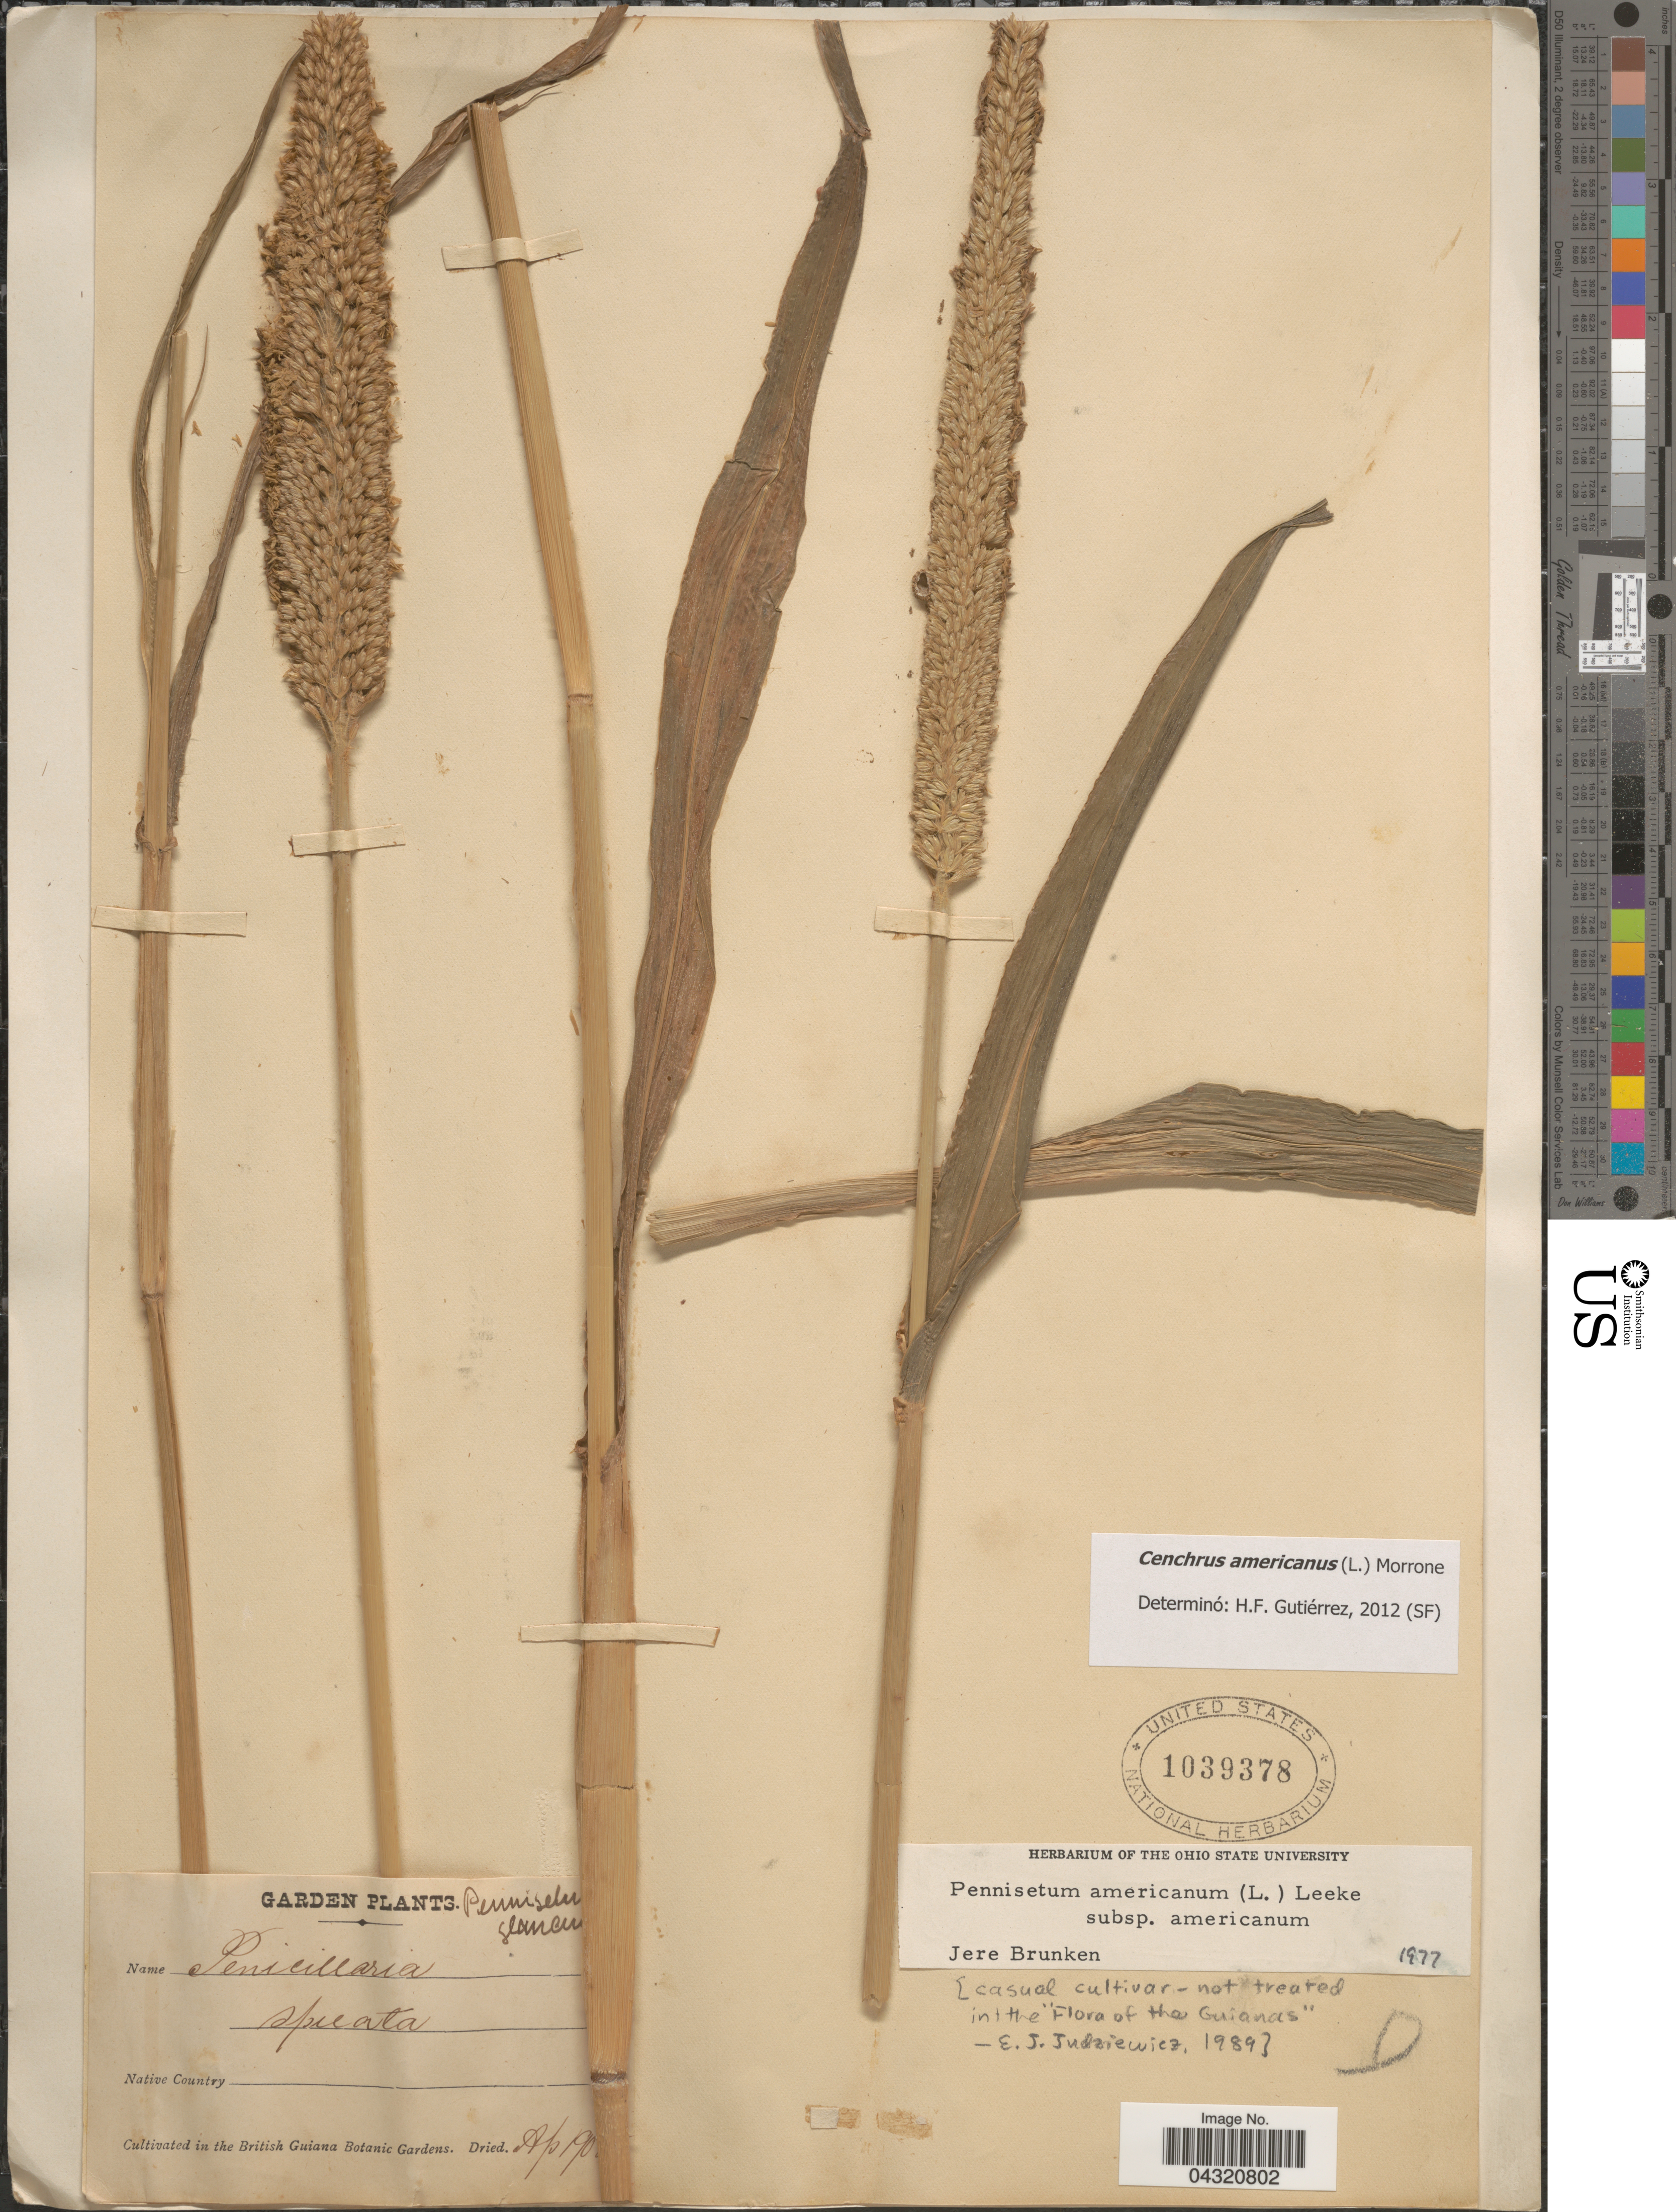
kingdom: Plantae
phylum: Tracheophyta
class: Liliopsida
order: Poales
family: Poaceae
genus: Cenchrus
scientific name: Cenchrus americanus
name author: (L.) Morrone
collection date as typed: Ap. 190!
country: Guyana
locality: British Guiana Botanic Gardens.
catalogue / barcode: US 1039378